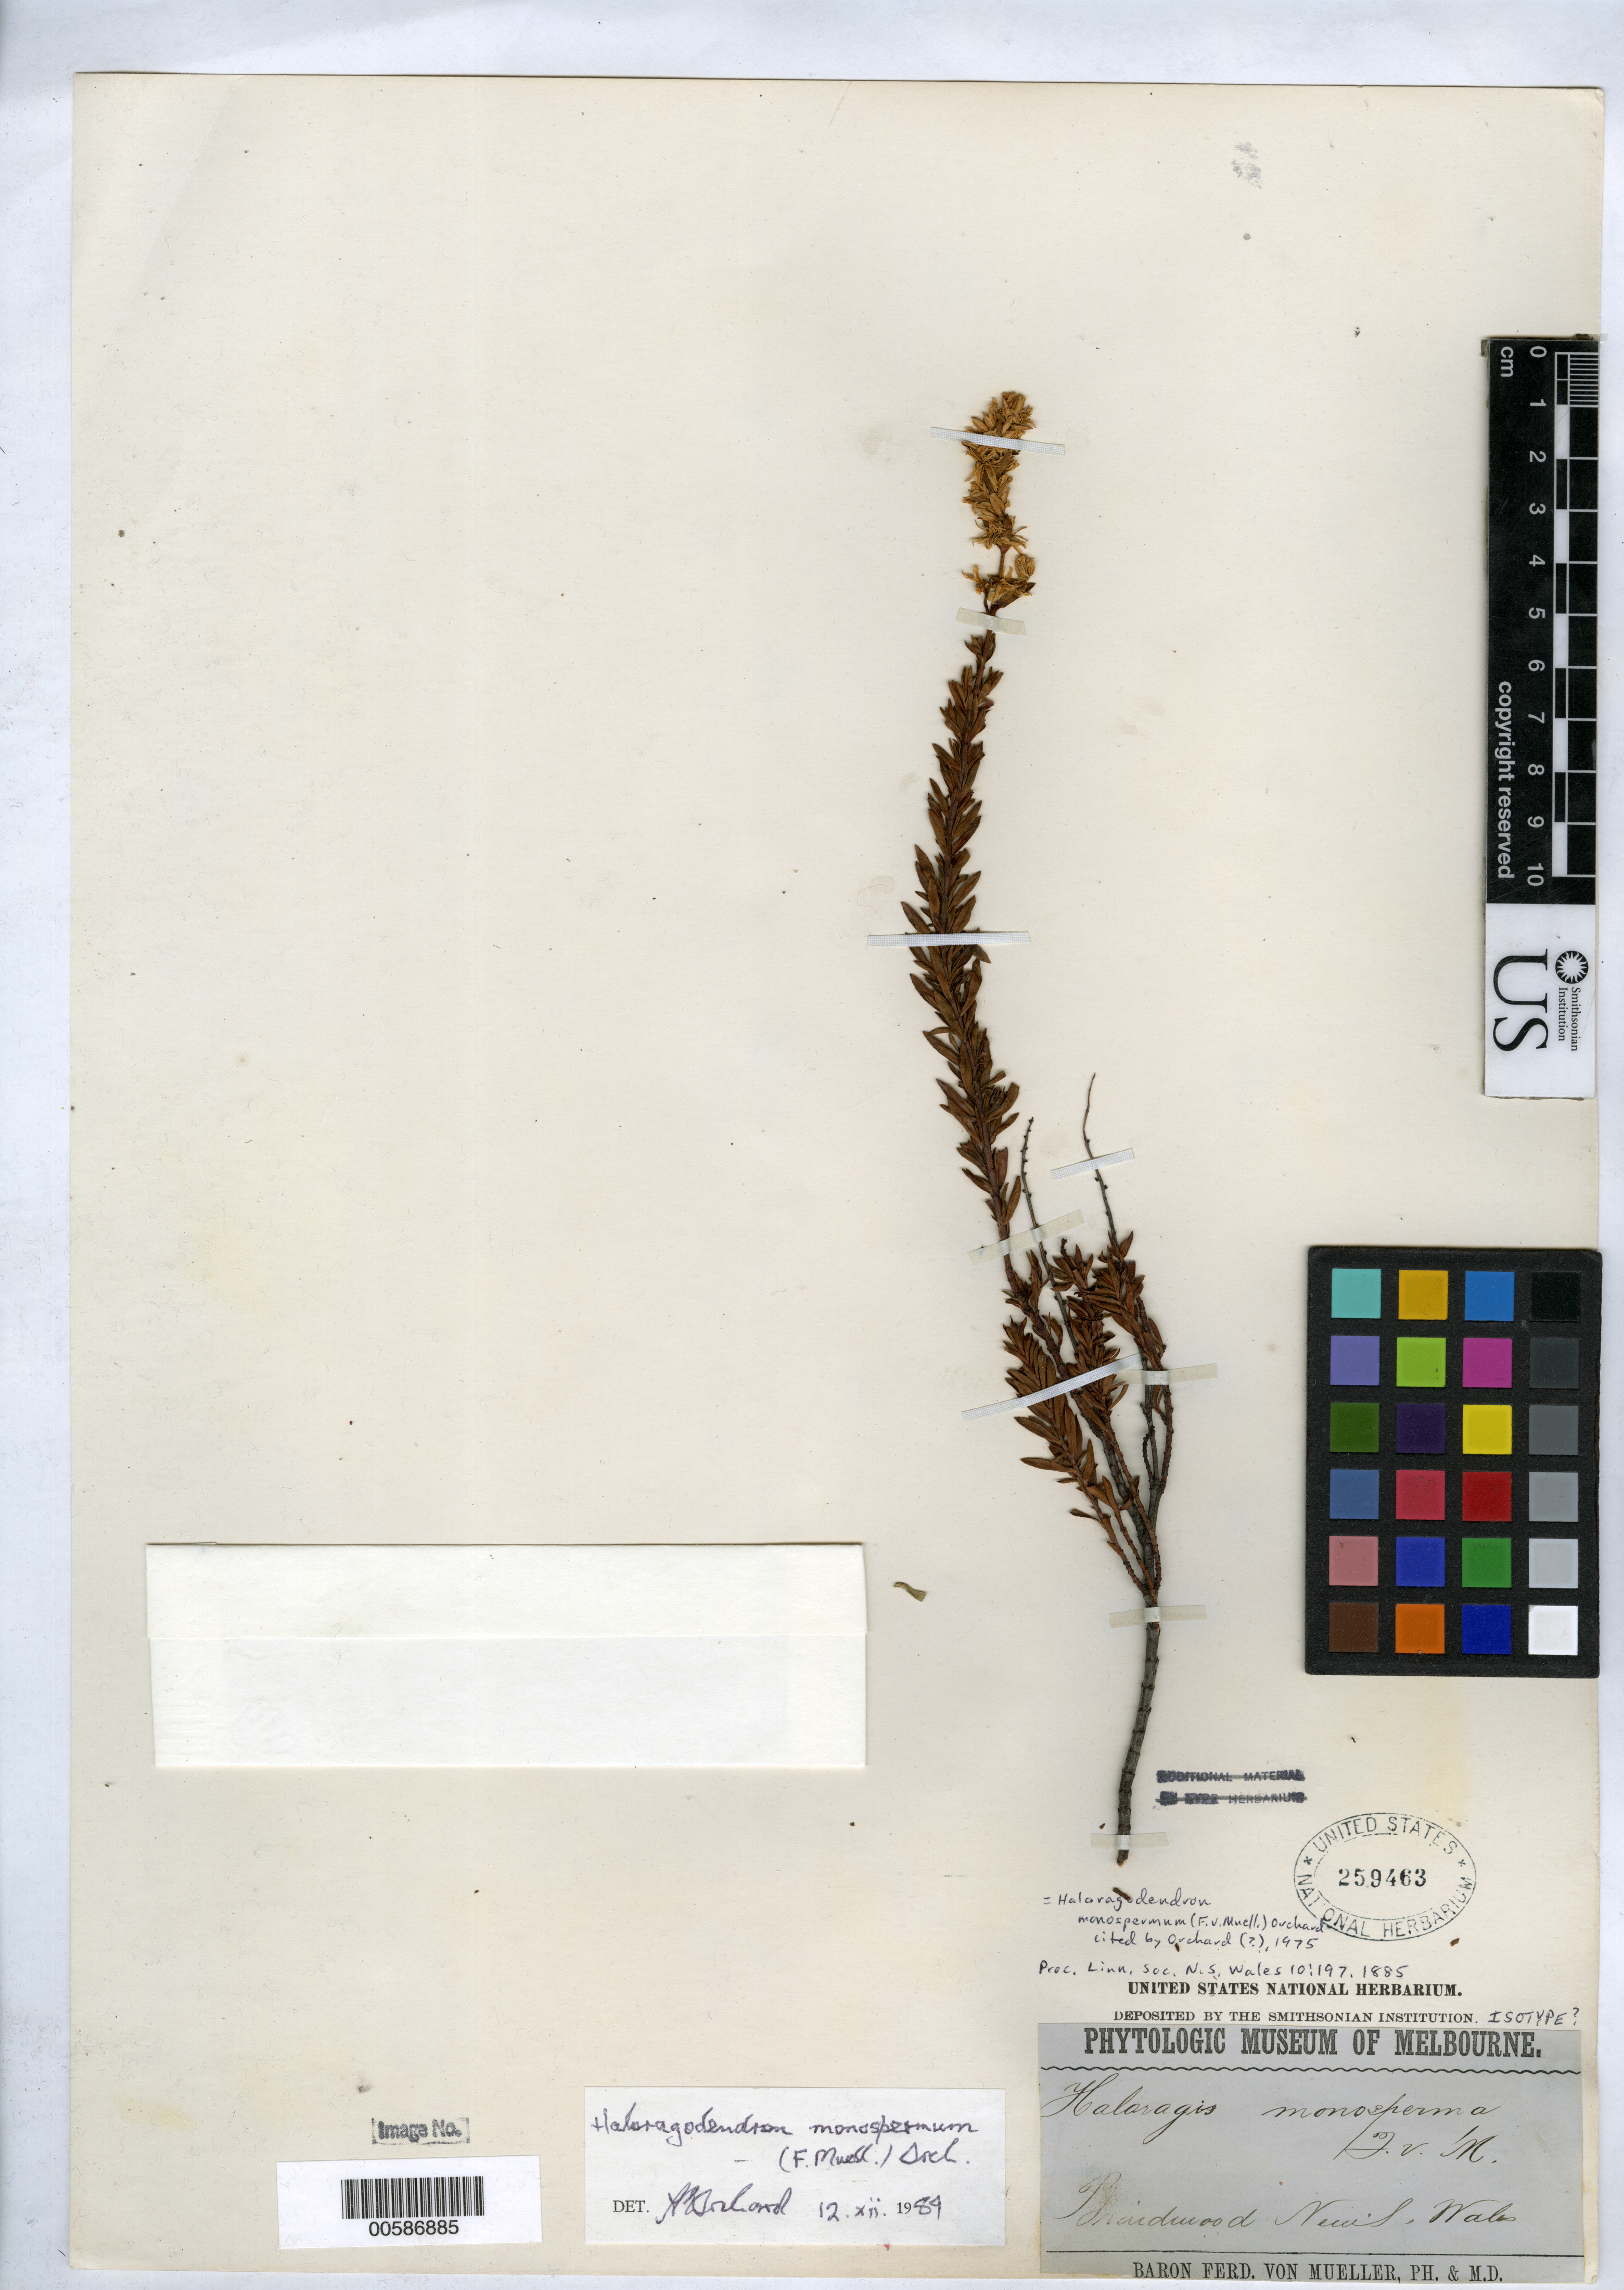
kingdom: Plantae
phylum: Tracheophyta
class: Magnoliopsida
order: Saxifragales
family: Haloragaceae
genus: Haloragis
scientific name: Haloragis monosperma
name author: F. Muell.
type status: Possible Type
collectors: F. Mueller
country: Australia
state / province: New South Wales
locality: Braidwood, New S. Wales.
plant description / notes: Specimen lacks any data except locality.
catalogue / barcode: US 259463